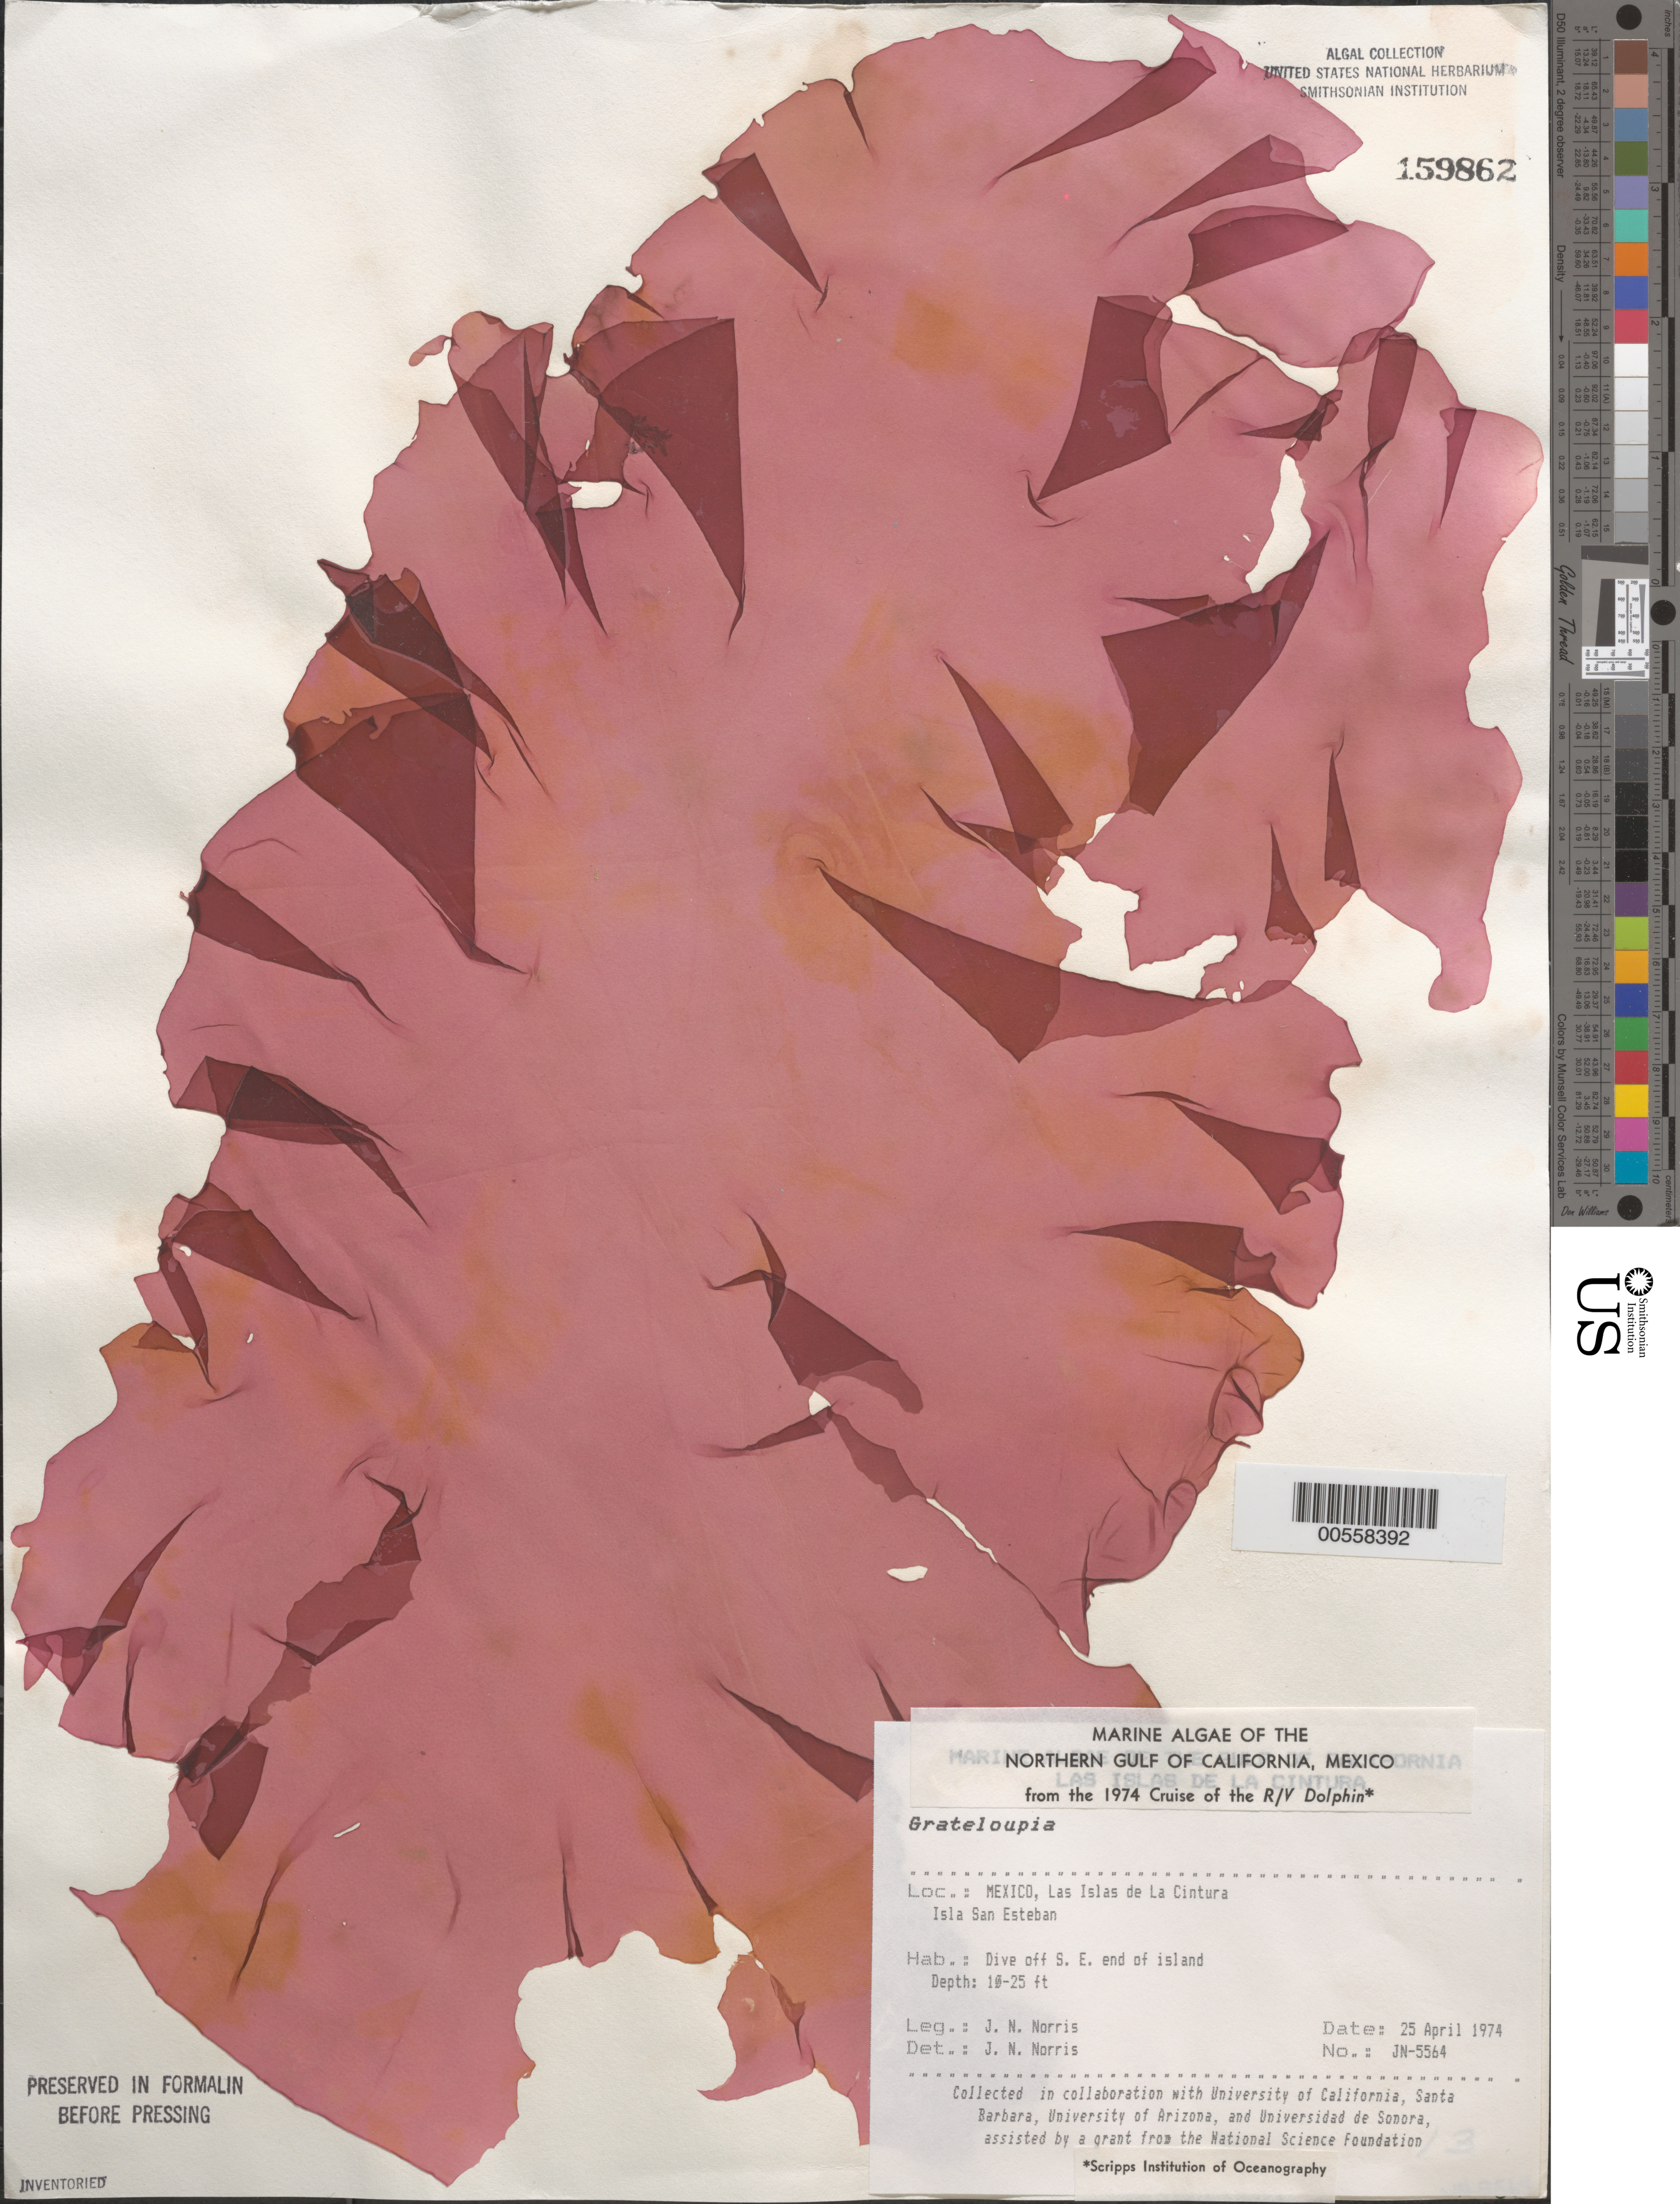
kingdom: Plantae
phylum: Rhodophyta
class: Florideophyceae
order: Halymeniales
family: Halymeniaceae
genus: Grateloupia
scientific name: Grateloupia sp.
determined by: Norris, James N.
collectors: J. N. Norris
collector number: JN-5564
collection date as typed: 25 Apr 1974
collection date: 1974-04-25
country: Mexico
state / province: Baja California Norte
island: Isla San Esteban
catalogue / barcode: US 159862